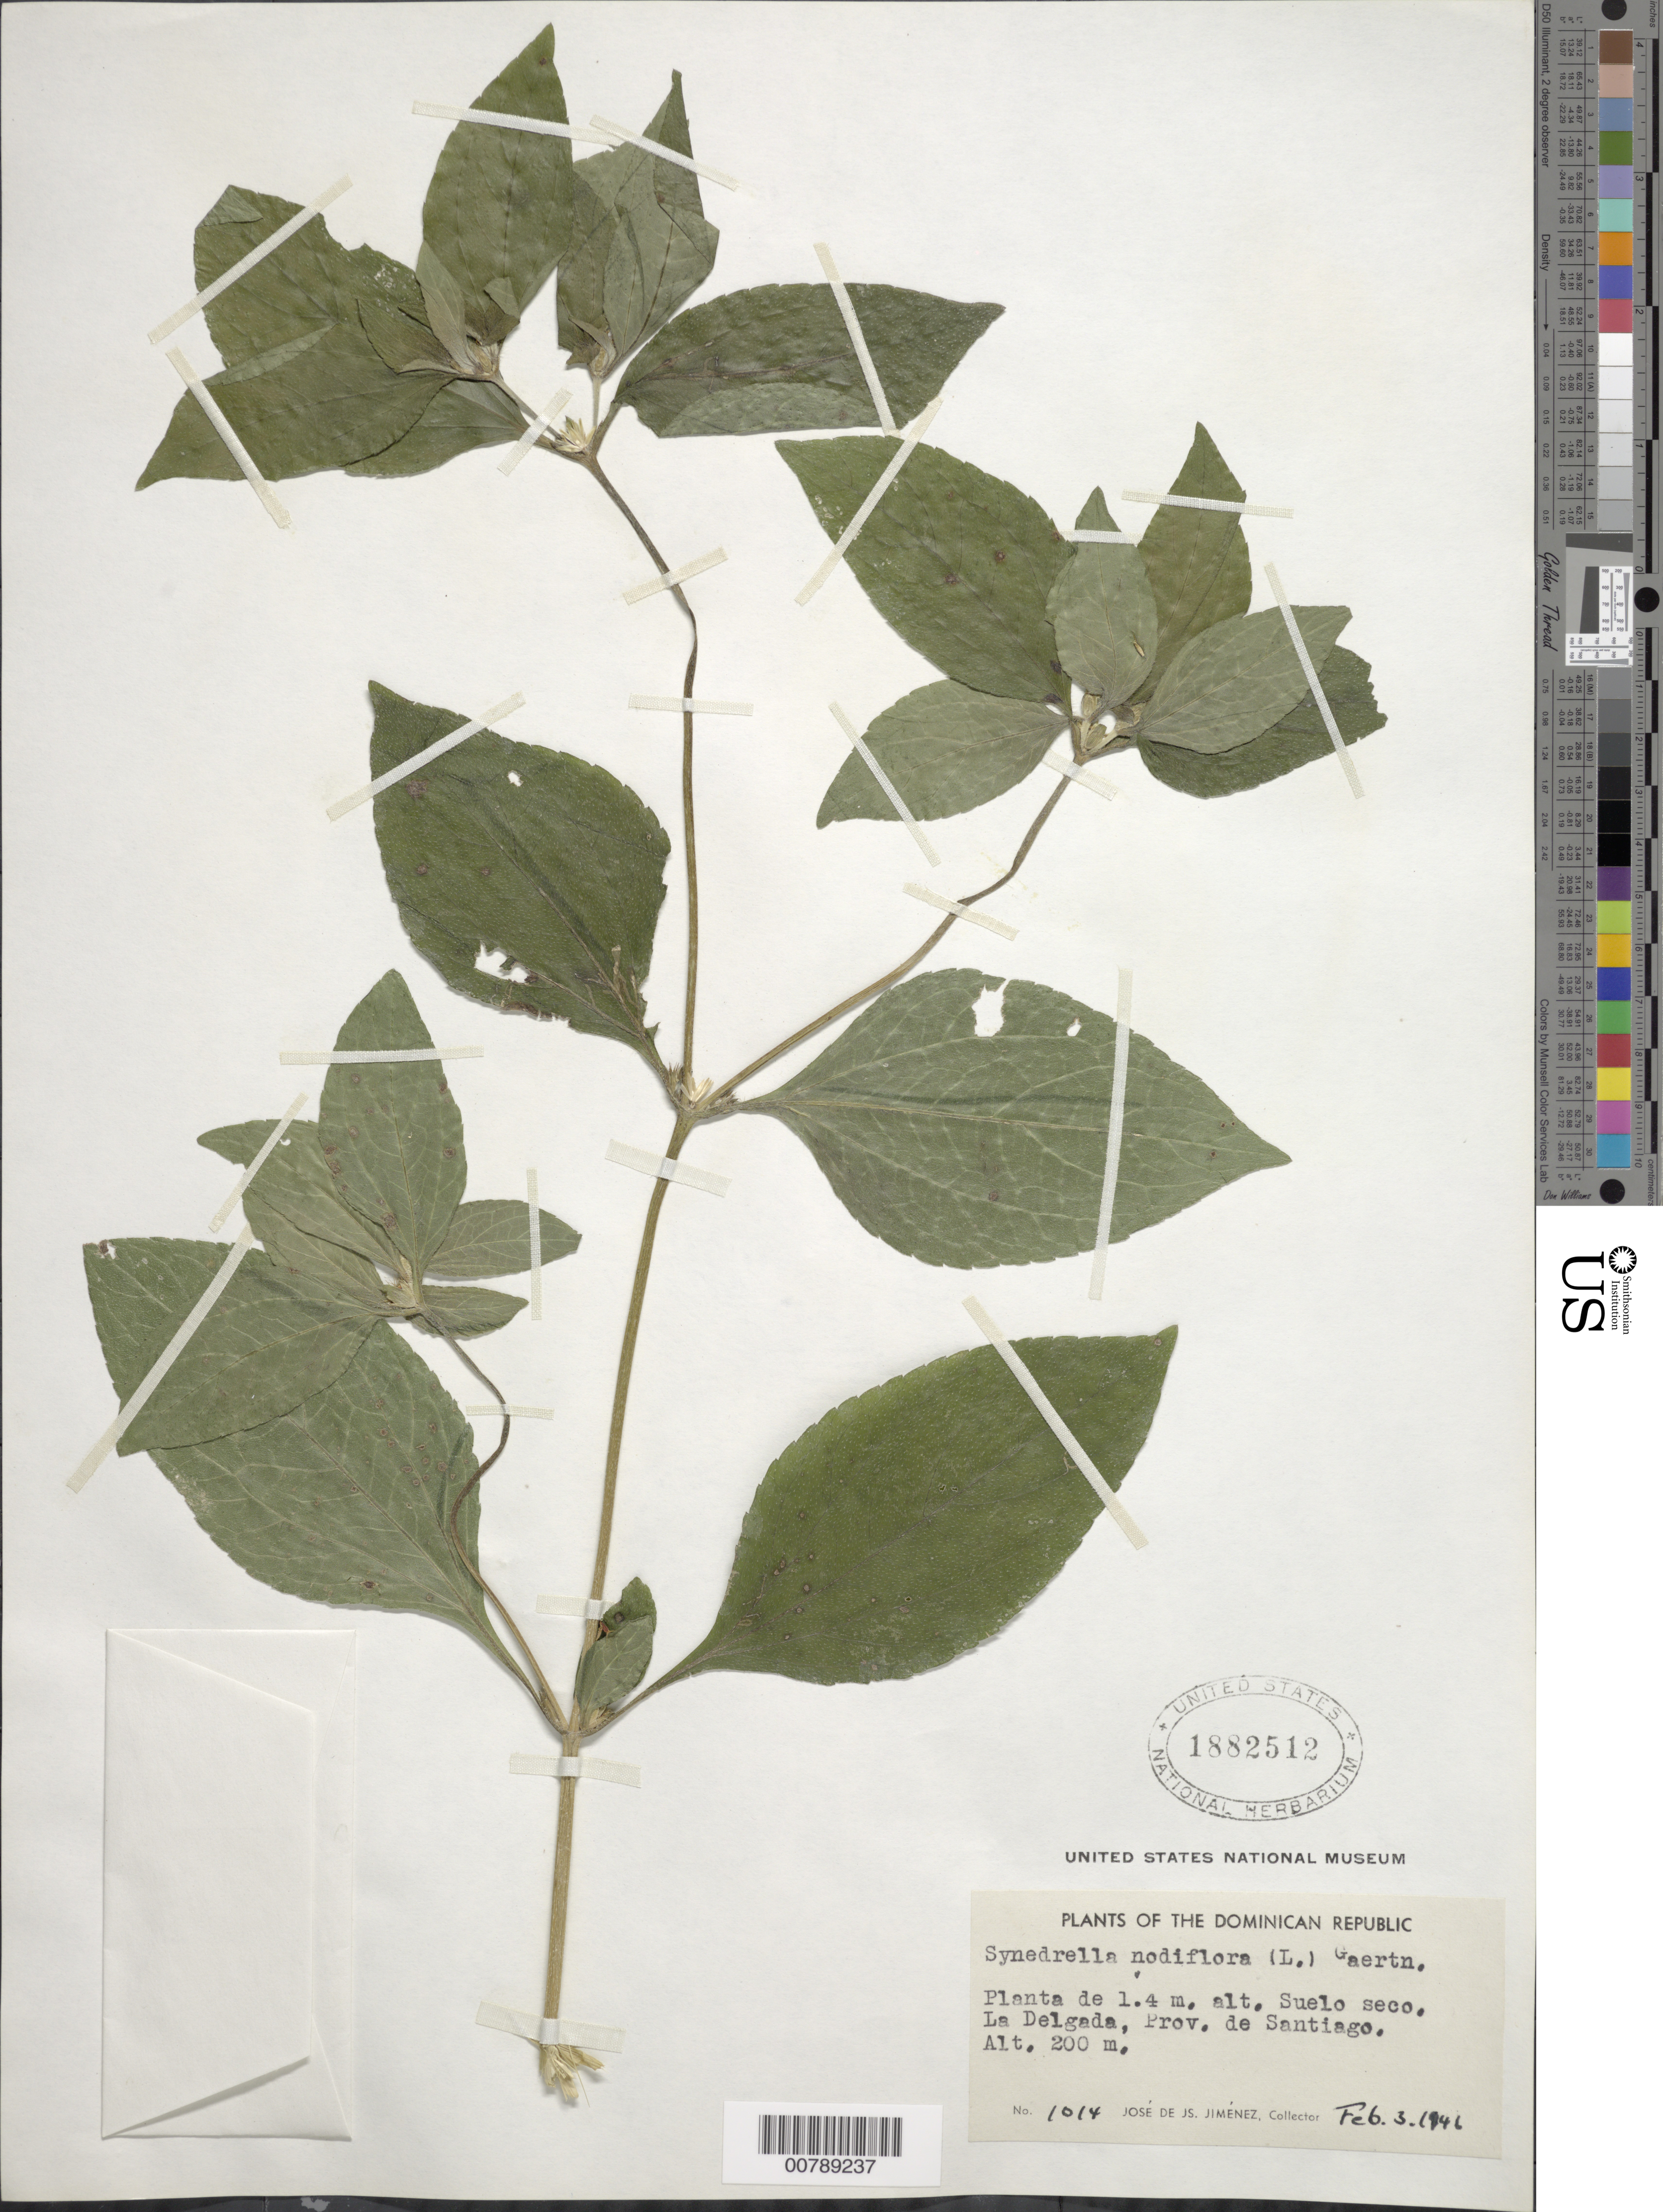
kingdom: Plantae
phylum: Tracheophyta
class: Magnoliopsida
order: Asterales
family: Asteraceae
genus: Synedrella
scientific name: Synedrella nodiflora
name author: (L.) Gaertn.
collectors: J. J. Jiménez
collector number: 1014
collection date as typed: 03 Feb 1941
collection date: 1941-02-03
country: Dominican Republic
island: Hispaniola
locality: La Delgada, Provincia de Santiago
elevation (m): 200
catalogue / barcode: US 1882512